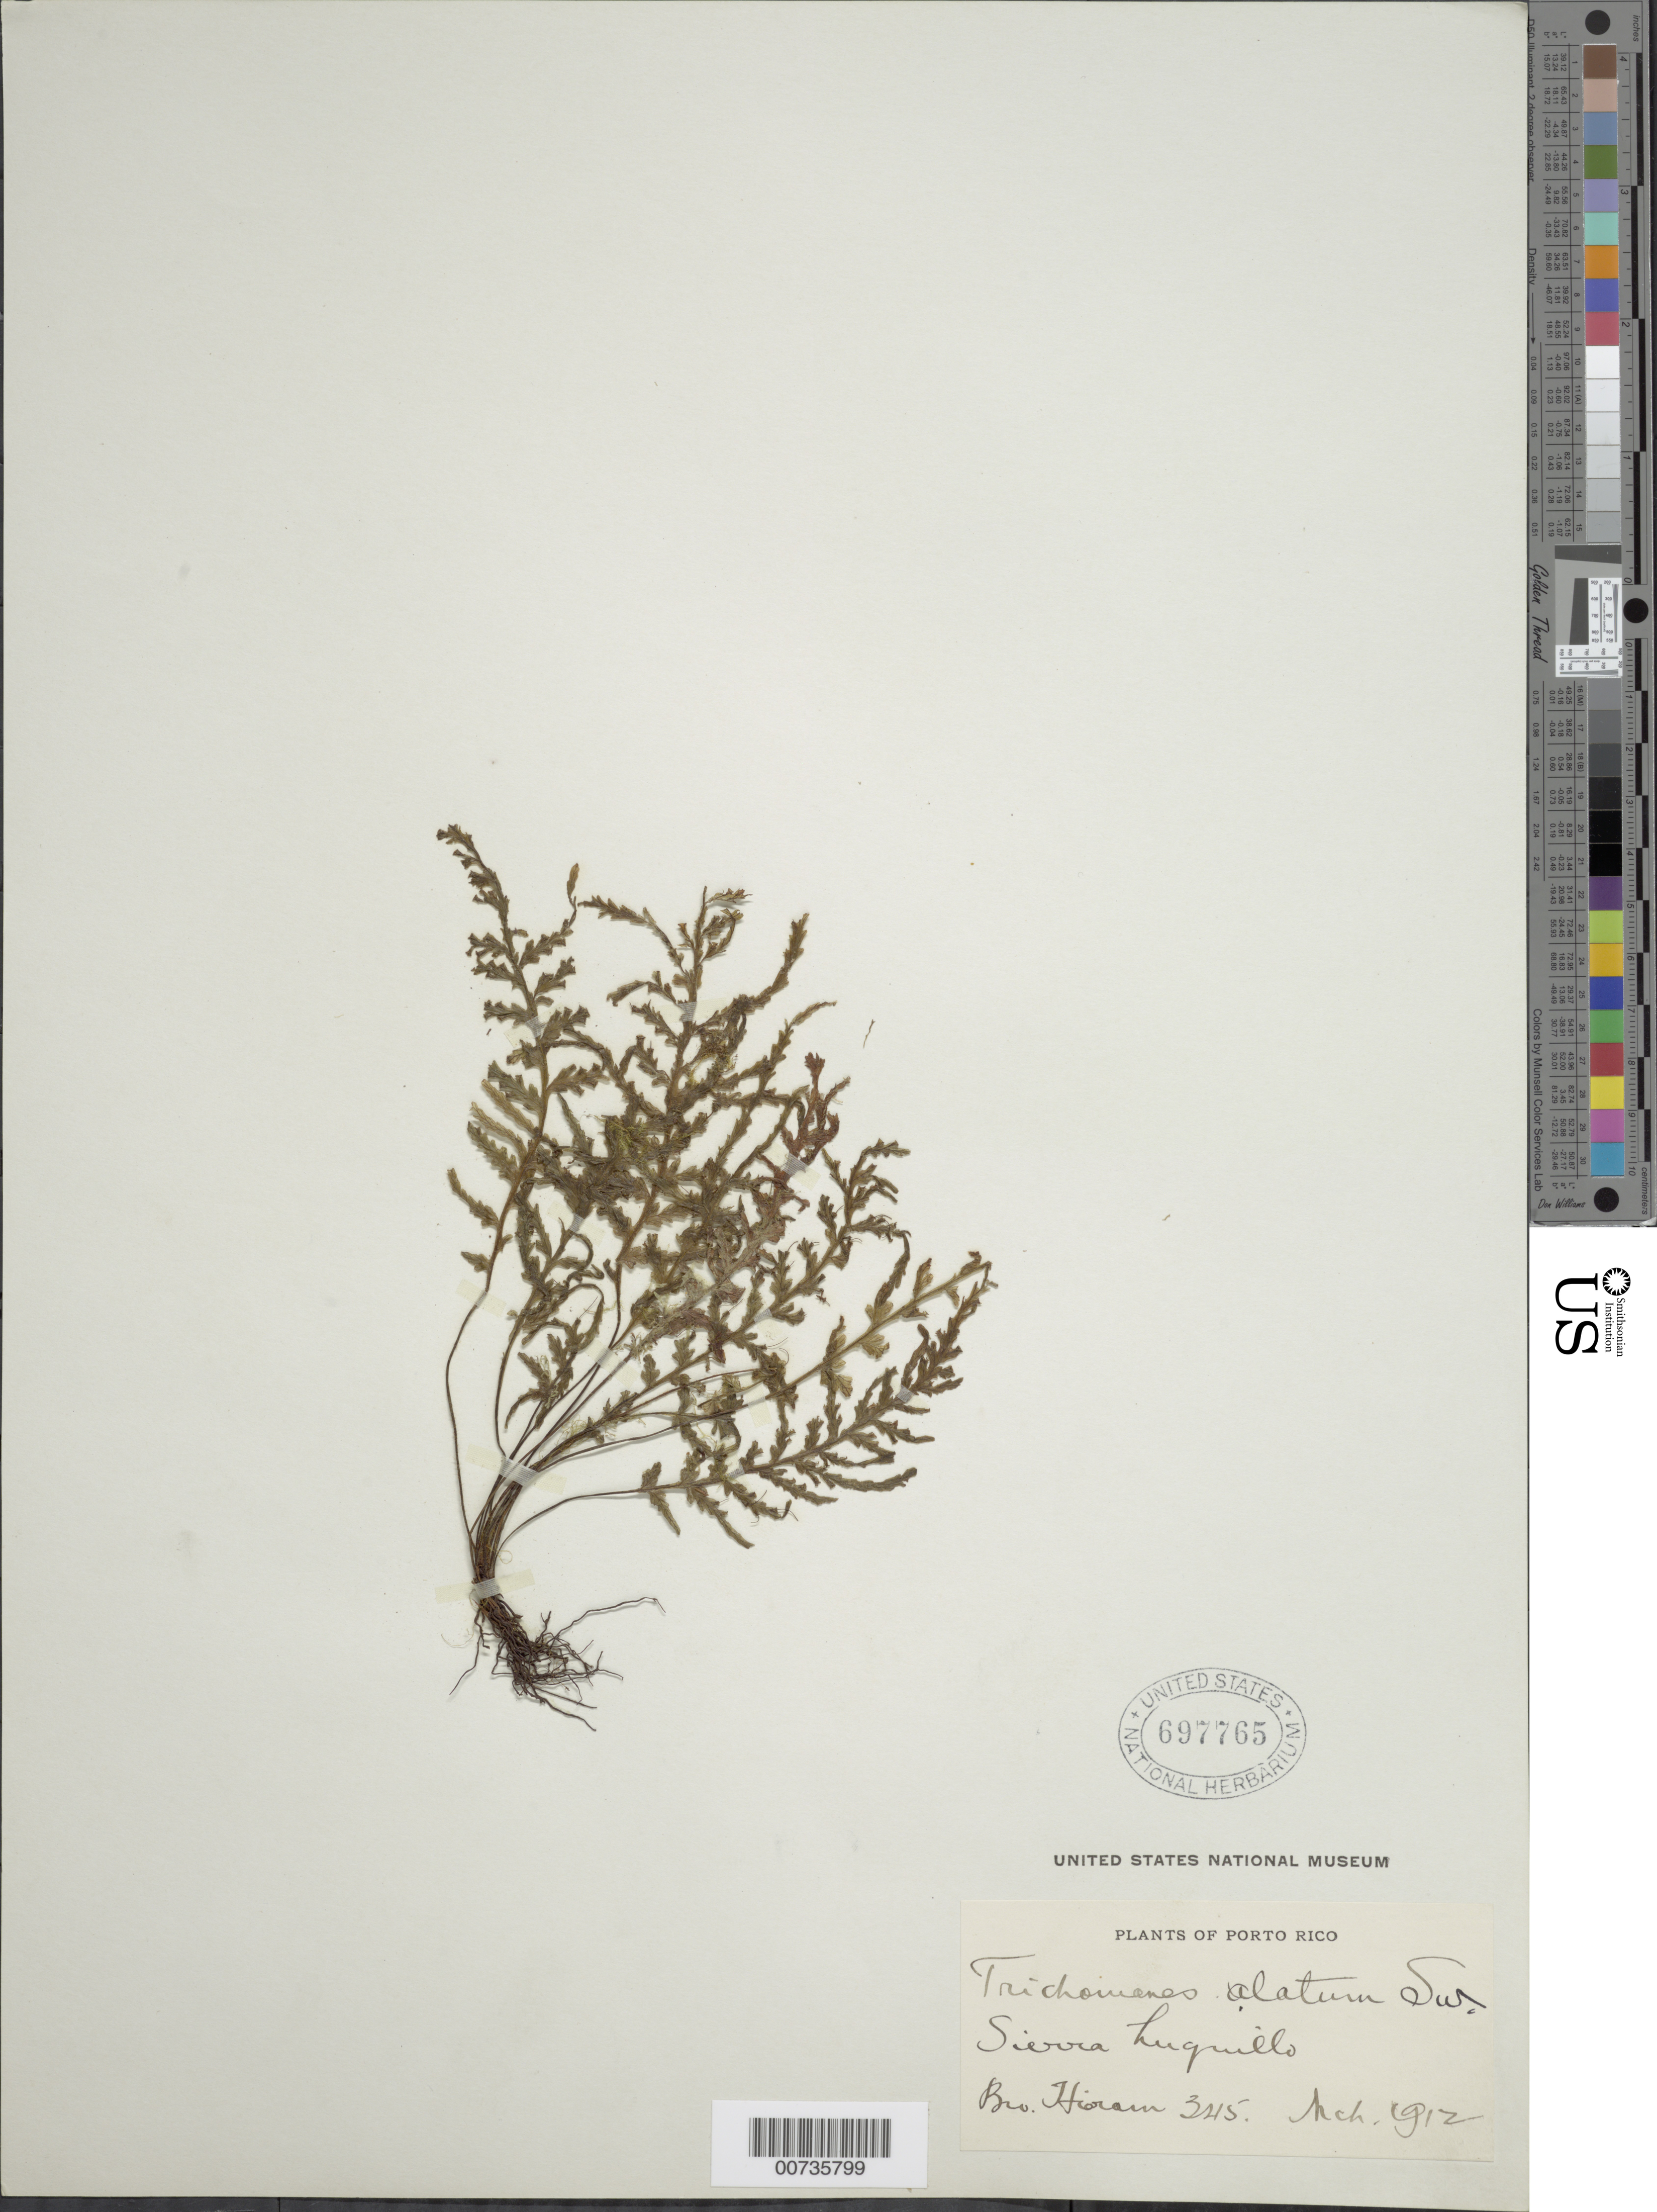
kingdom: Plantae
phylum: Tracheophyta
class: Polypodiopsida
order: Hymenophyllales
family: Hymenophyllaceae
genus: Trichomanes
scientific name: Trichomanes alatum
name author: Sw.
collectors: Bro. Hioram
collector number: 345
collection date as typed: Mar 1912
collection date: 1912-03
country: Puerto Rico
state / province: Luquillo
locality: Sierra Luquillo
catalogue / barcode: US 697765